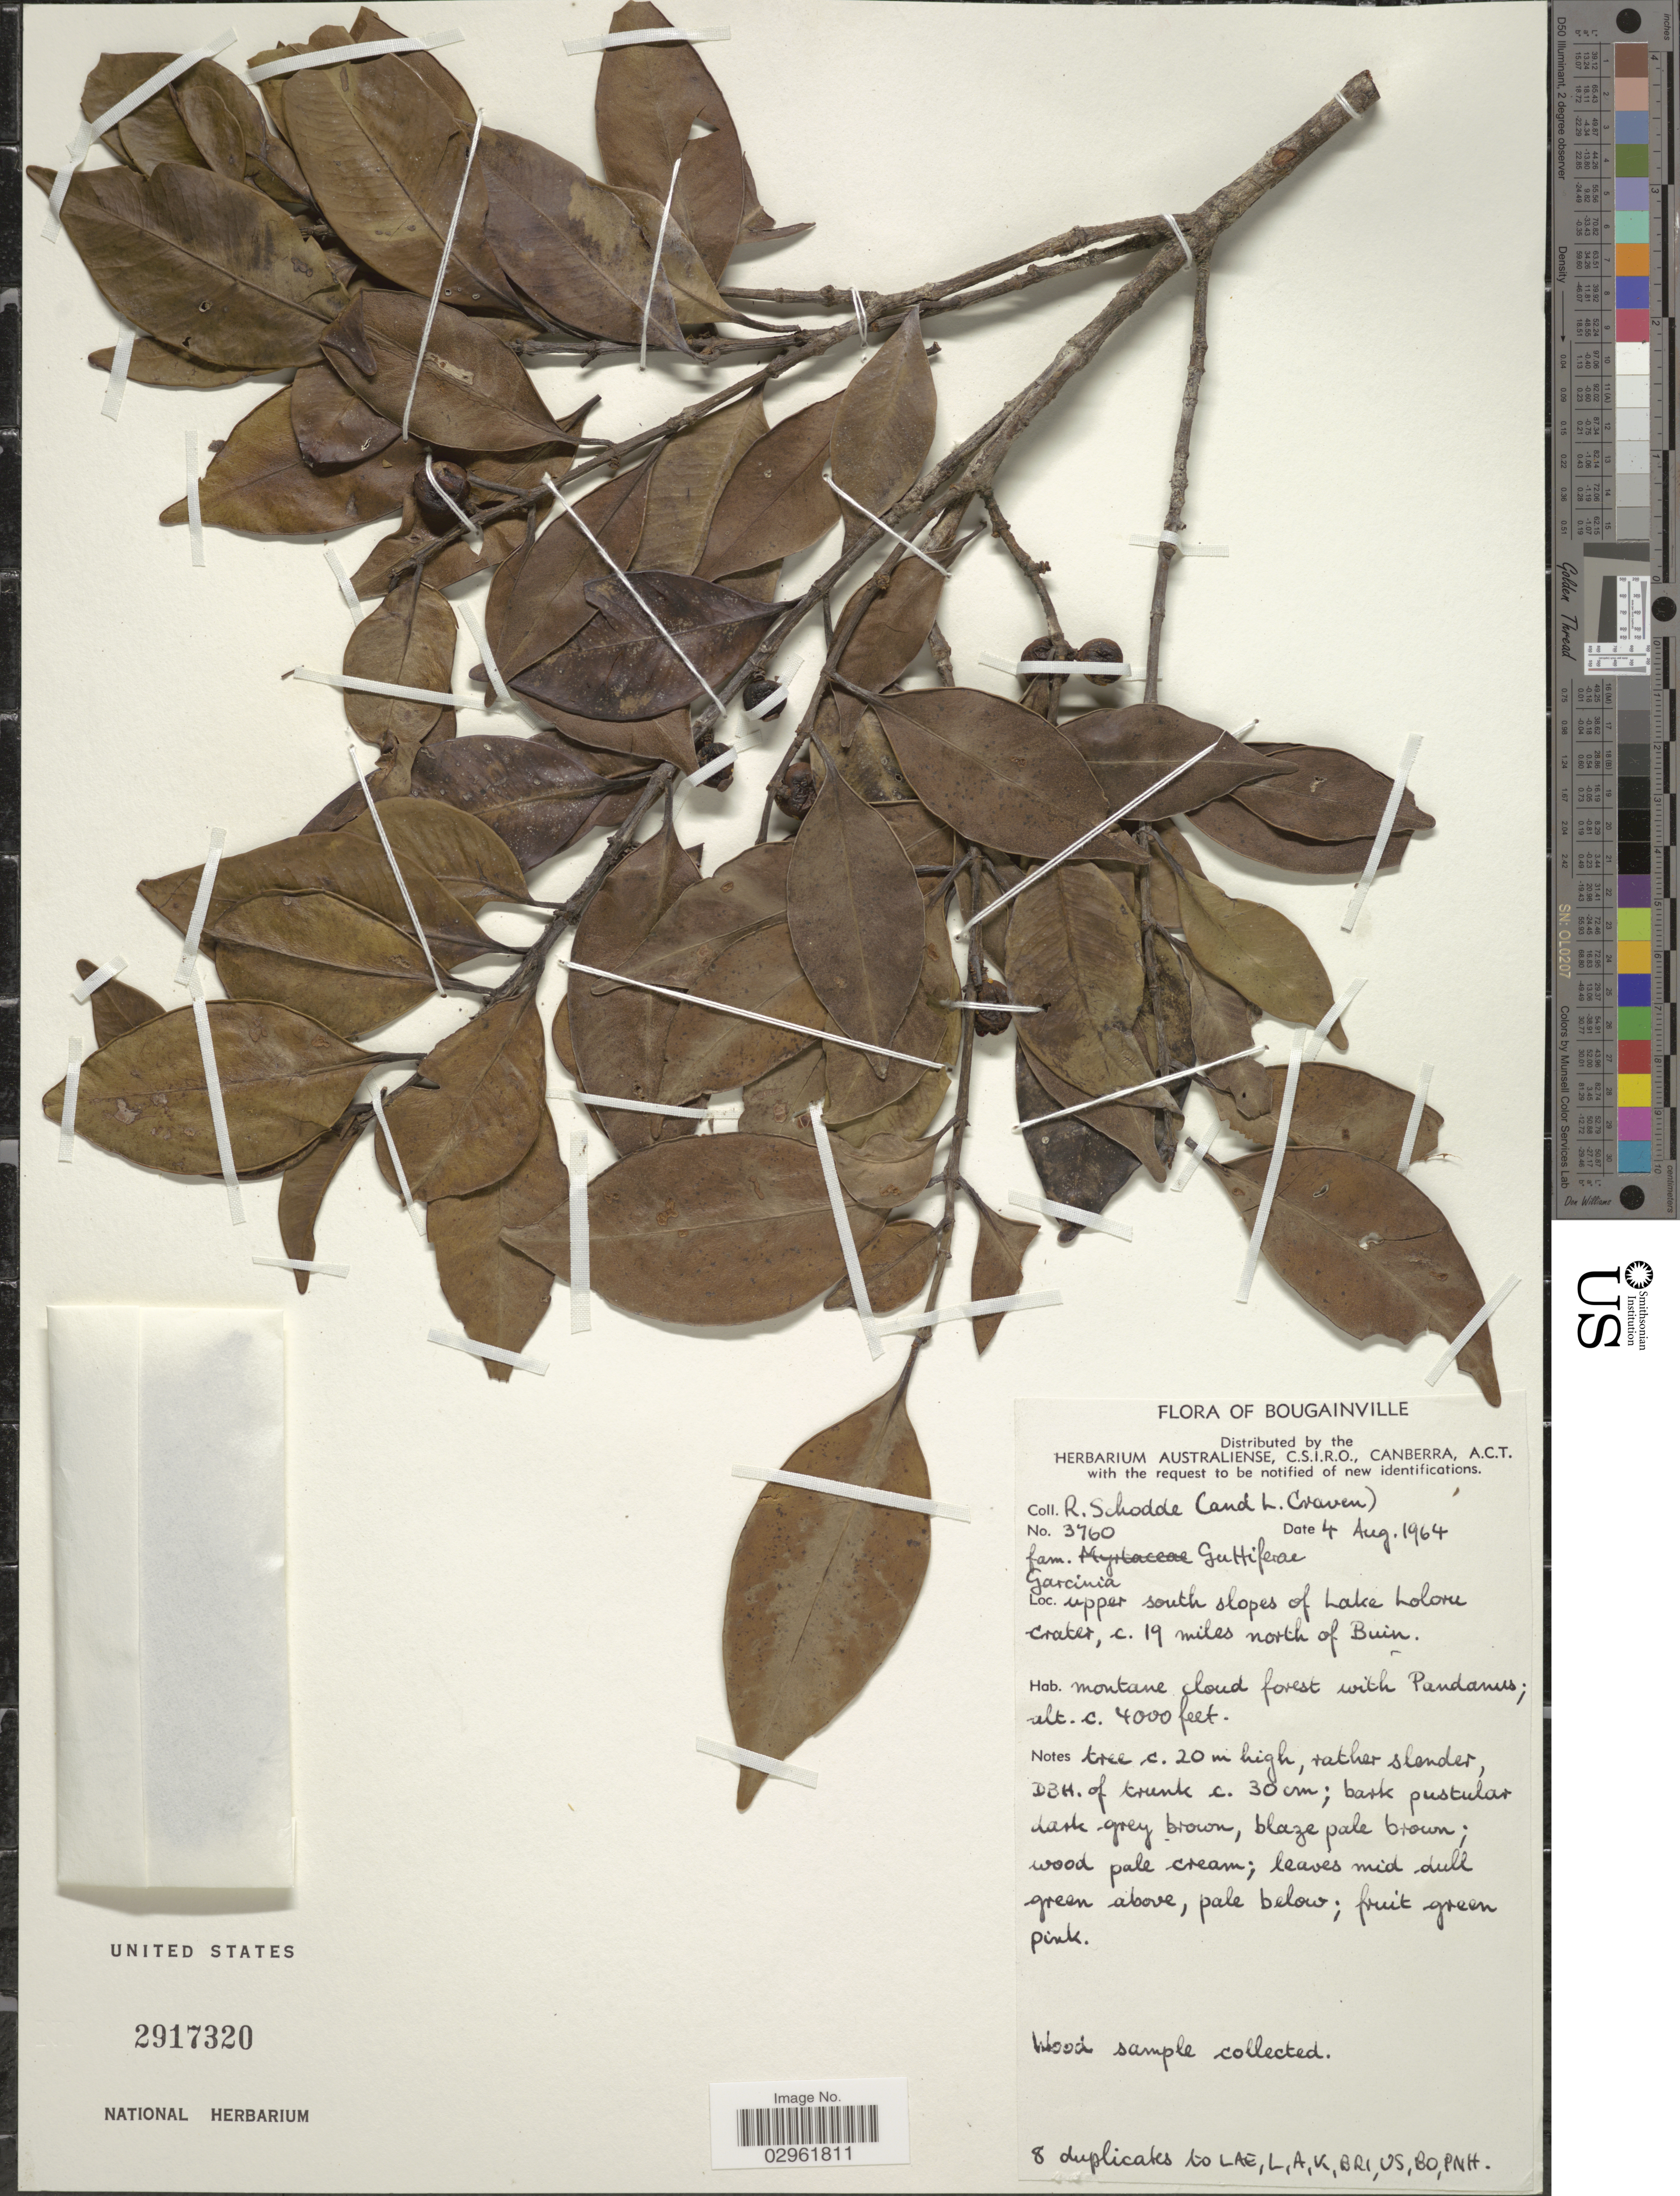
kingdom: Plantae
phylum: Tracheophyta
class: Magnoliopsida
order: Malpighiales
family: Clusiaceae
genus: Garcinia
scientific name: Garcinia sp.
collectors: R. Schodde & L. A. Craven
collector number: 3760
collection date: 1964-08-04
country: Papua New Guinea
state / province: Bougainville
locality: Upper south slopes of Lake Lolome crater, c. 19 miles north of Buin.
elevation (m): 1219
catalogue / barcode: US 2917320